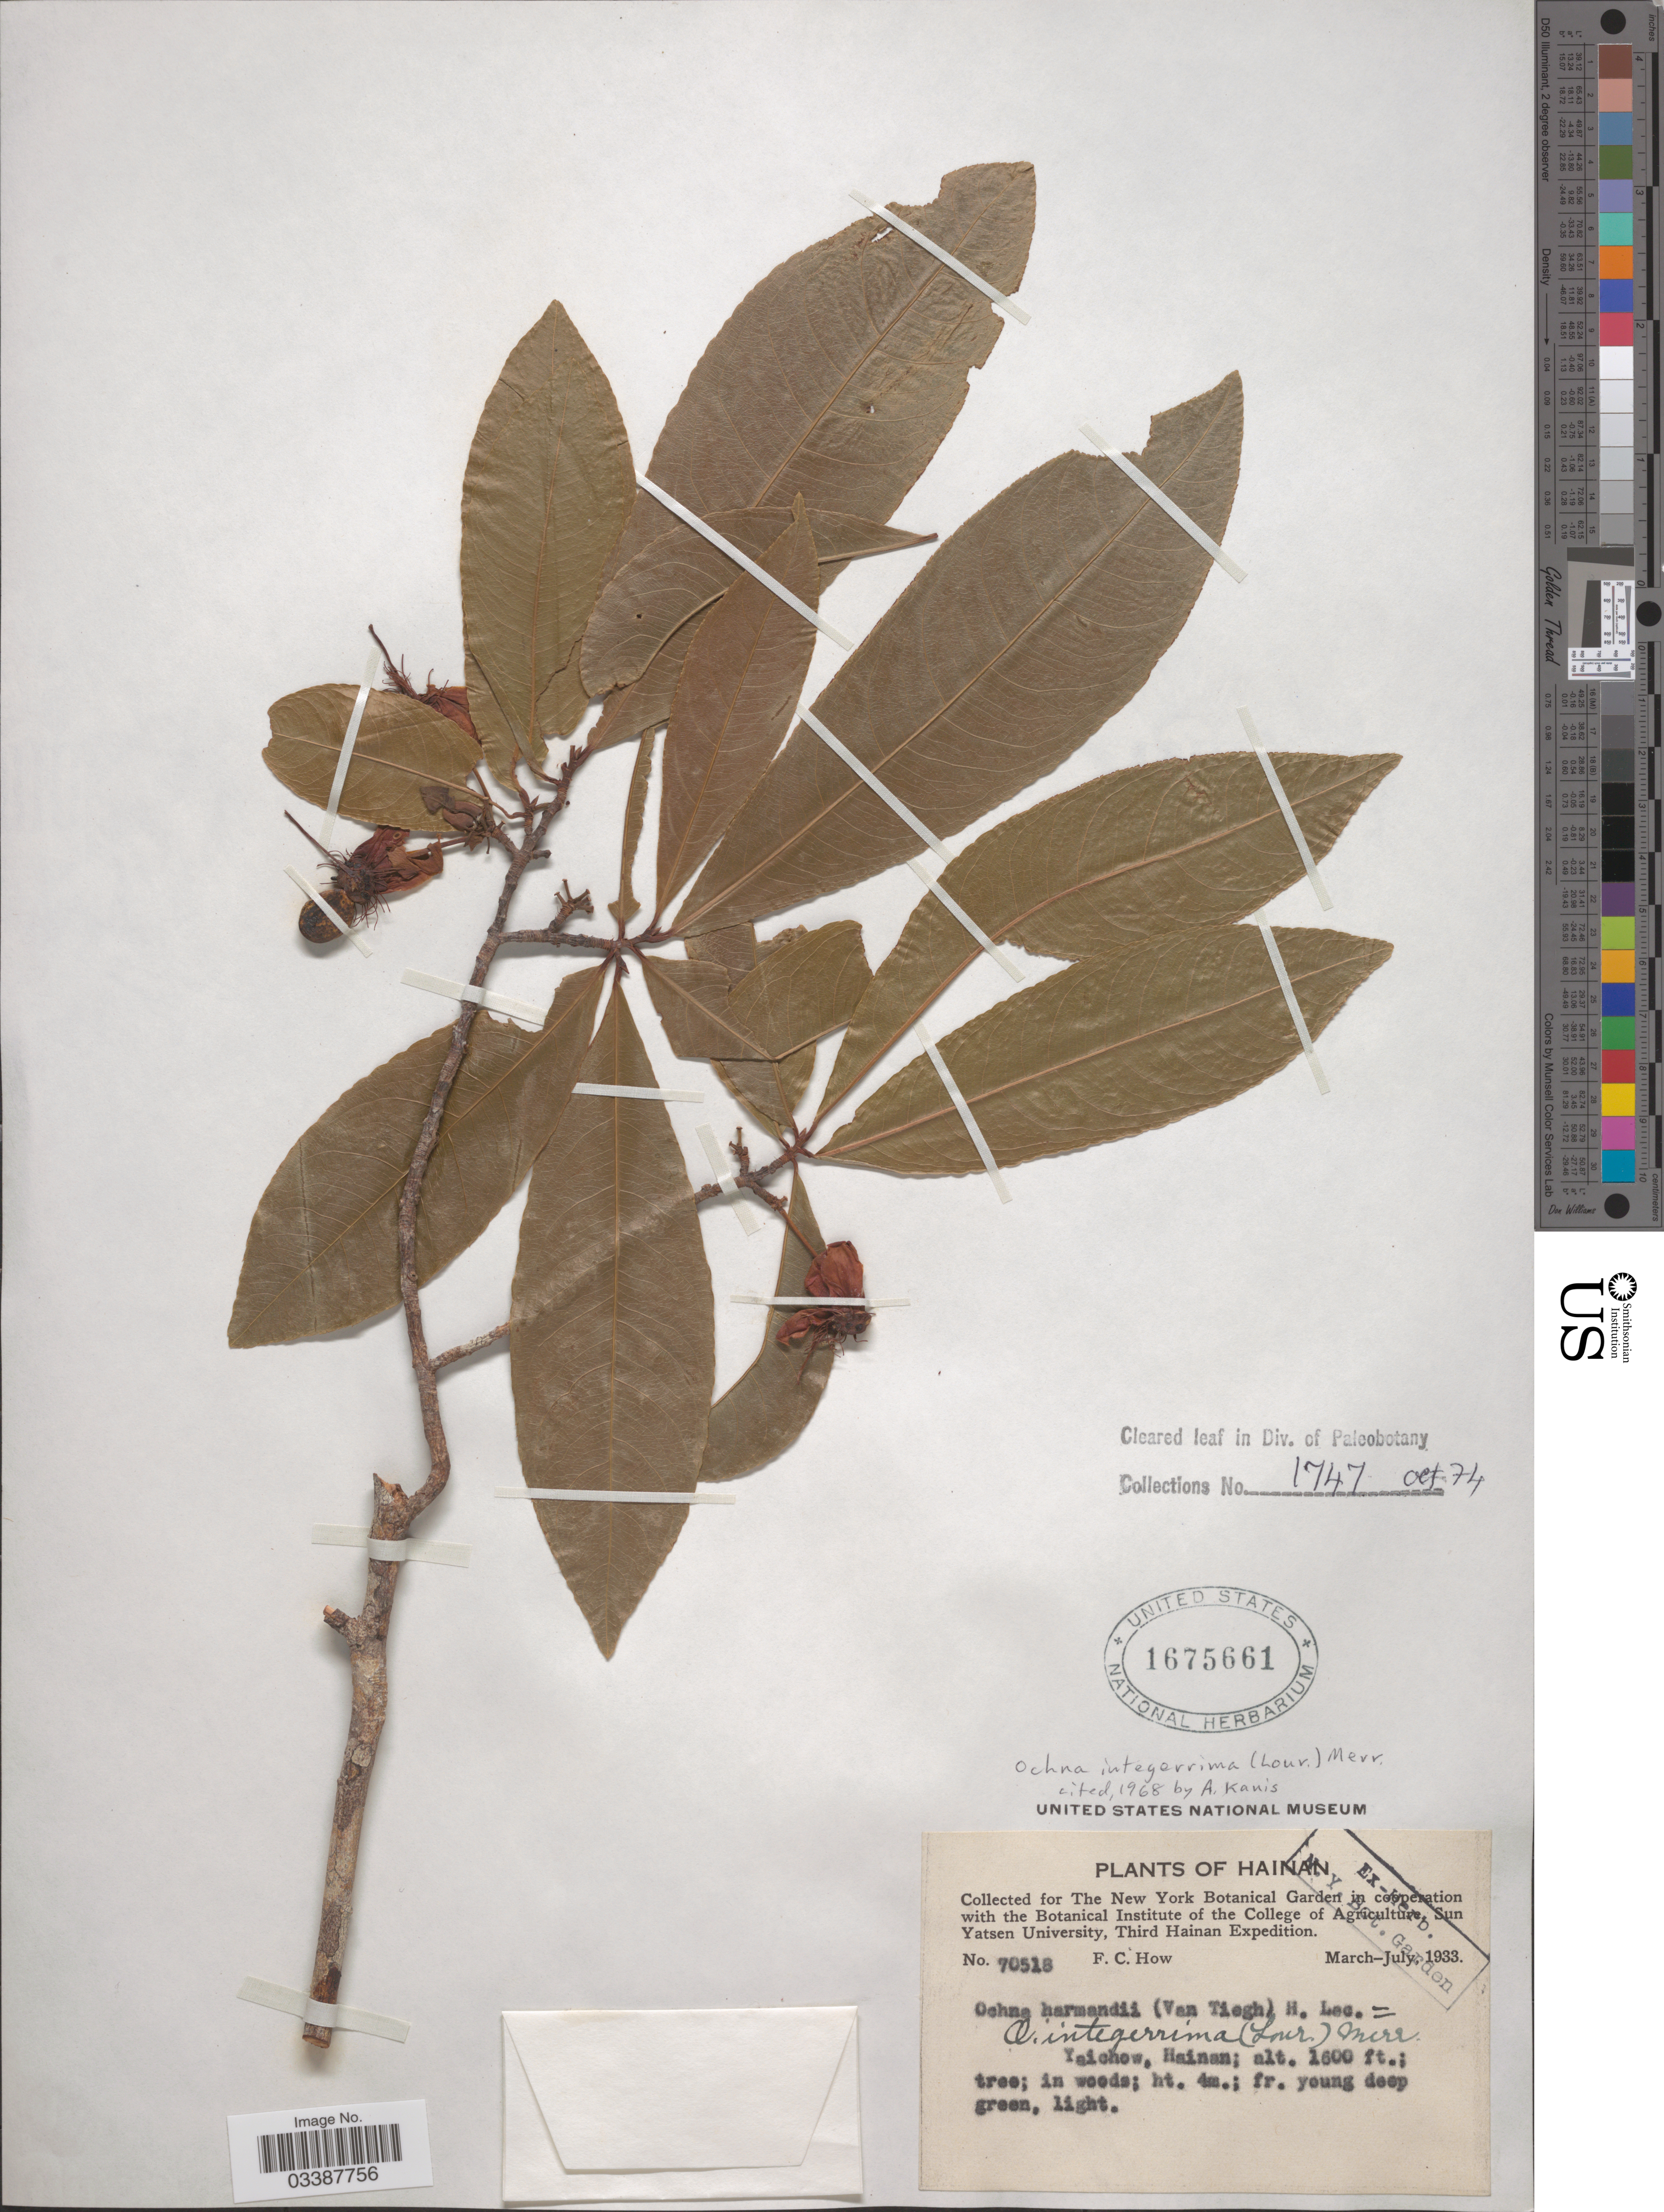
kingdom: Plantae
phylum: Tracheophyta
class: Magnoliopsida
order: Malpighiales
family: Ochnaceae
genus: Ochna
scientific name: Ochna integerrima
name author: Merr.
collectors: F. C. How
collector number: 70518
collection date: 1933-03/1933-07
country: China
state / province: Hainan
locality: Yaichow.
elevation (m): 488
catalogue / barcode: US 1675661